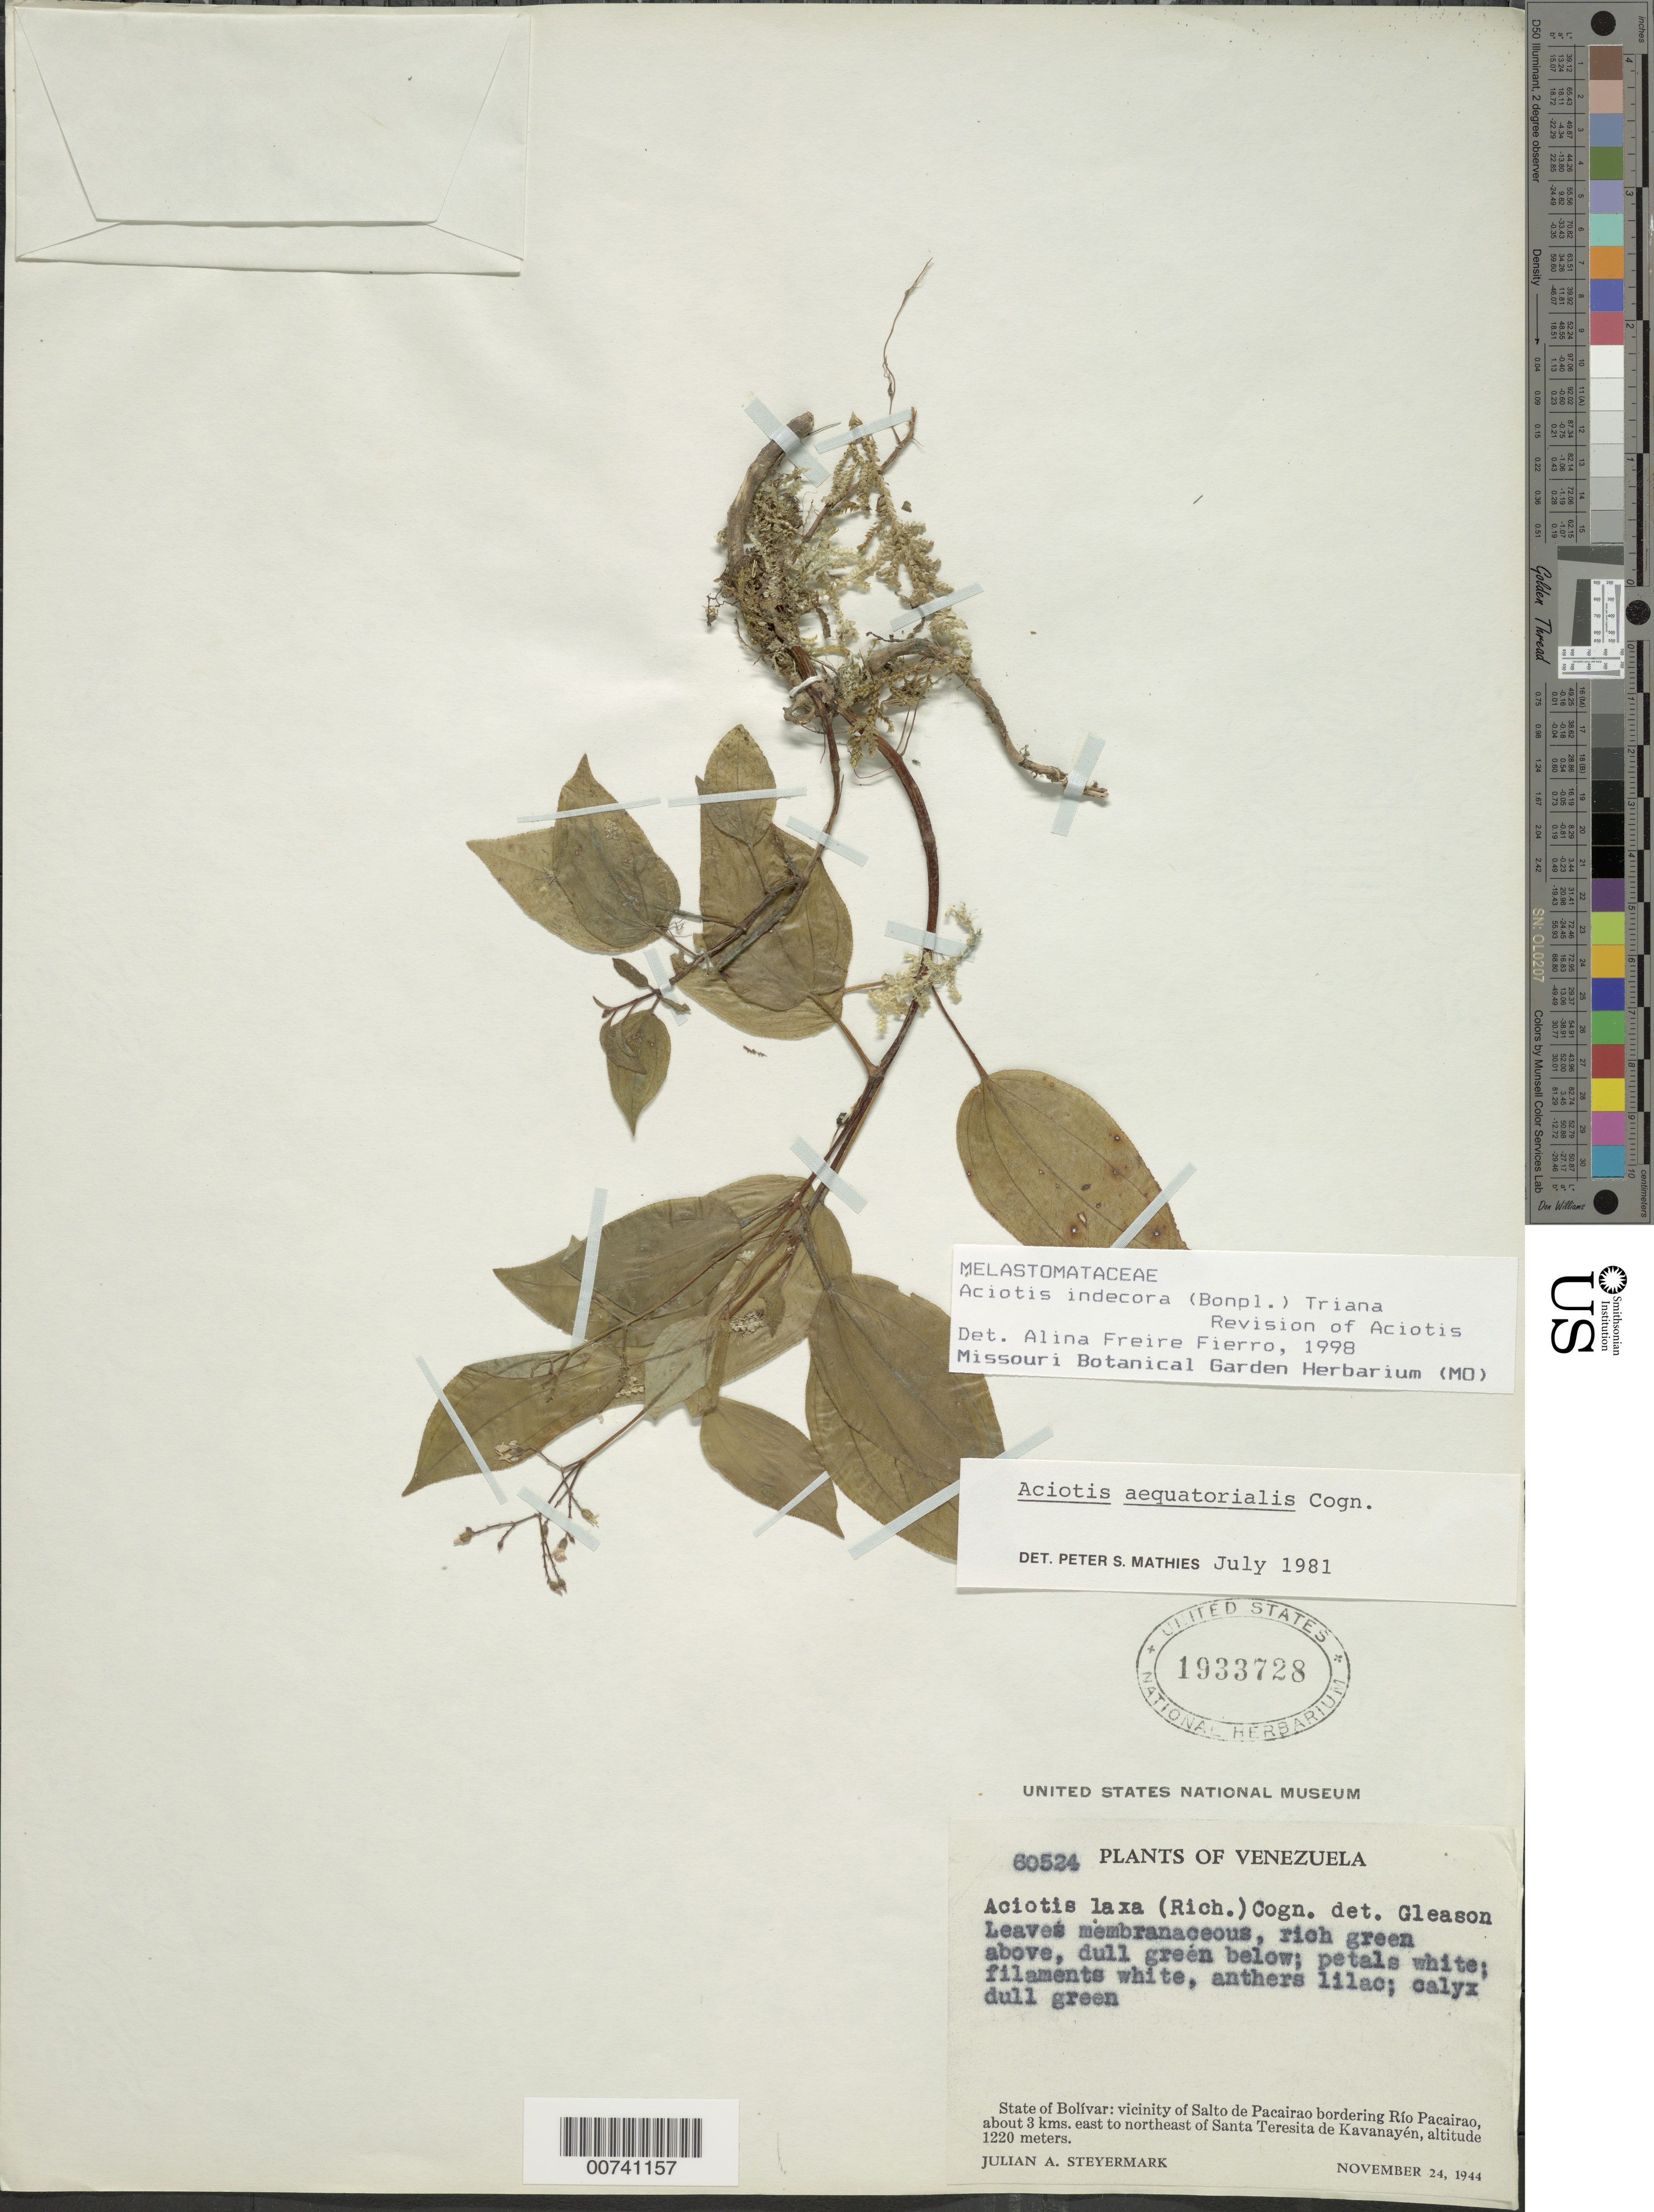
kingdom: Plantae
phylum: Tracheophyta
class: Magnoliopsida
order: Myrtales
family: Melastomataceae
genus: Aciotis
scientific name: Aciotis indecora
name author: (Bonpl.) Triana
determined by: Freire-Fierro, A.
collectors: J. Steyermark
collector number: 60524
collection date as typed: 24-Nov-44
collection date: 1944-11-24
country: Venezuela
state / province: Bolívar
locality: Salto Pacairao, along Río Pacairao, 3 km E-NE of Santa Teresita de Kavanayén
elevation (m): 1220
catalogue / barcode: US 1933728